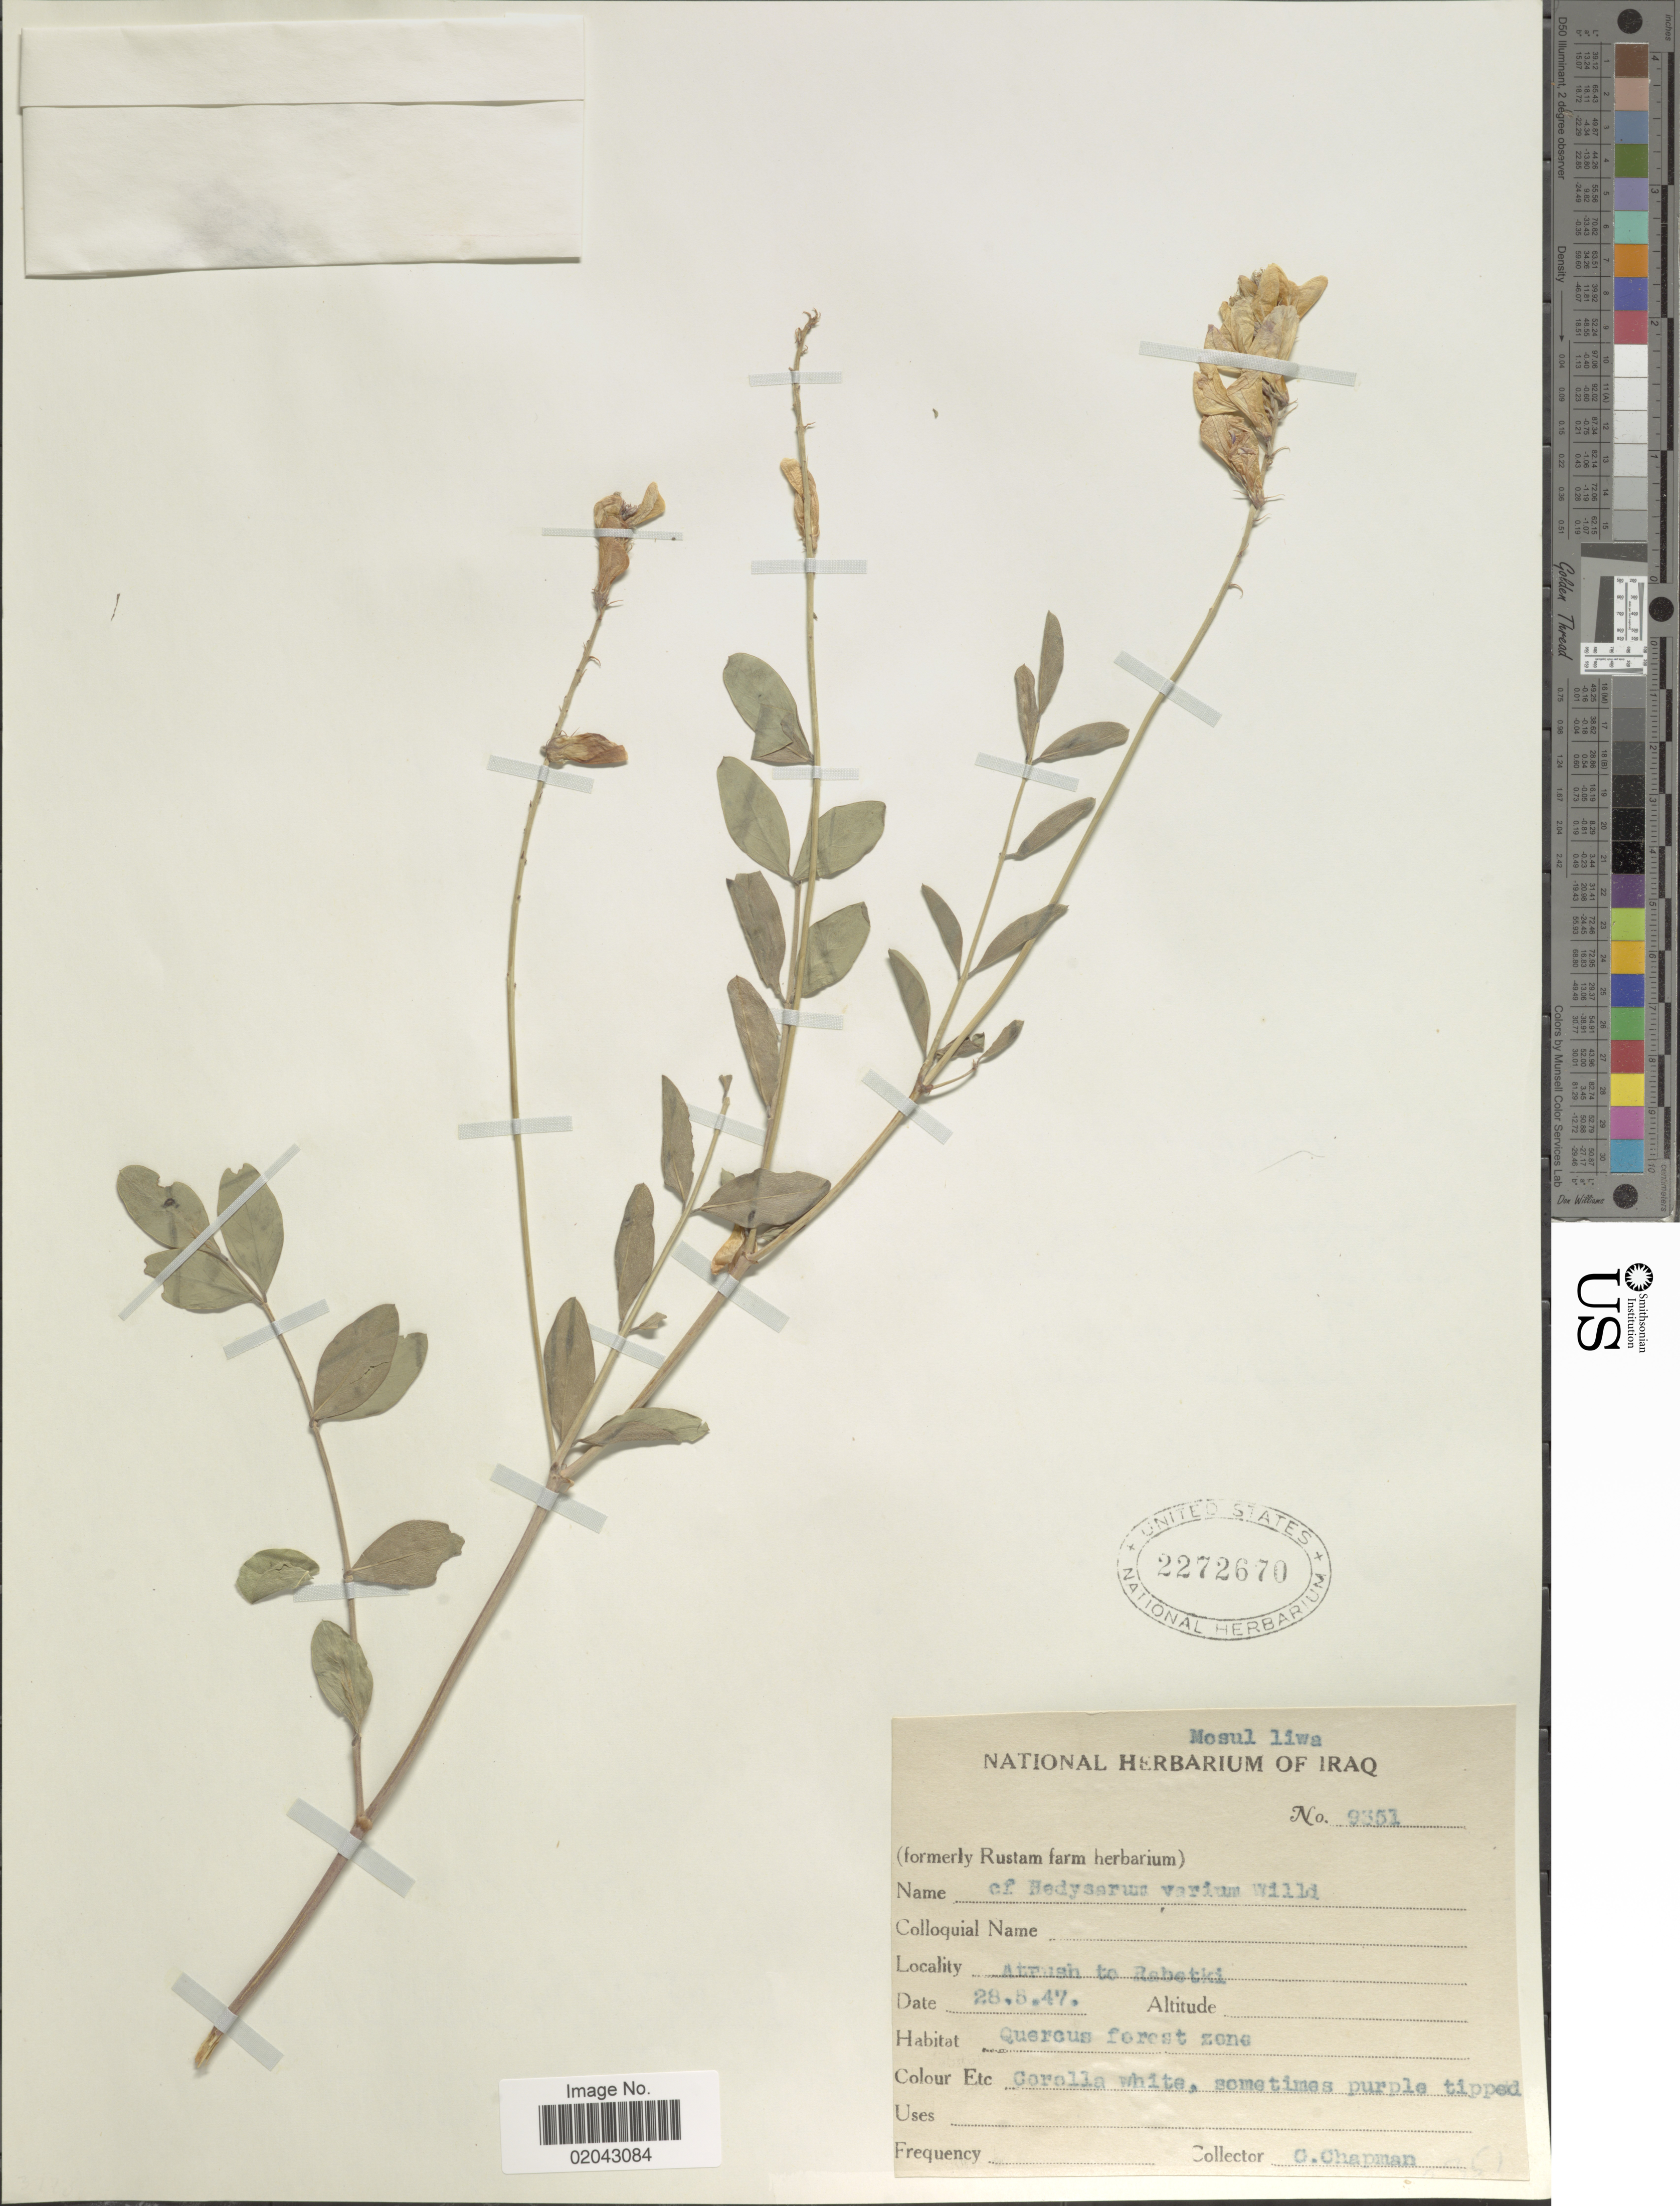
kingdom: Plantae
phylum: Tracheophyta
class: Magnoliopsida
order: Fabales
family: Fabaceae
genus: Hedysarum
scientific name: Hedysarum varium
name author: Willd.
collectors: C. Chapman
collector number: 9351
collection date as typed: Transcribed d/m/y: 28/5/47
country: Iraq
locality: Atrush to Rebetki [interpreted]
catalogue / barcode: US 2272670